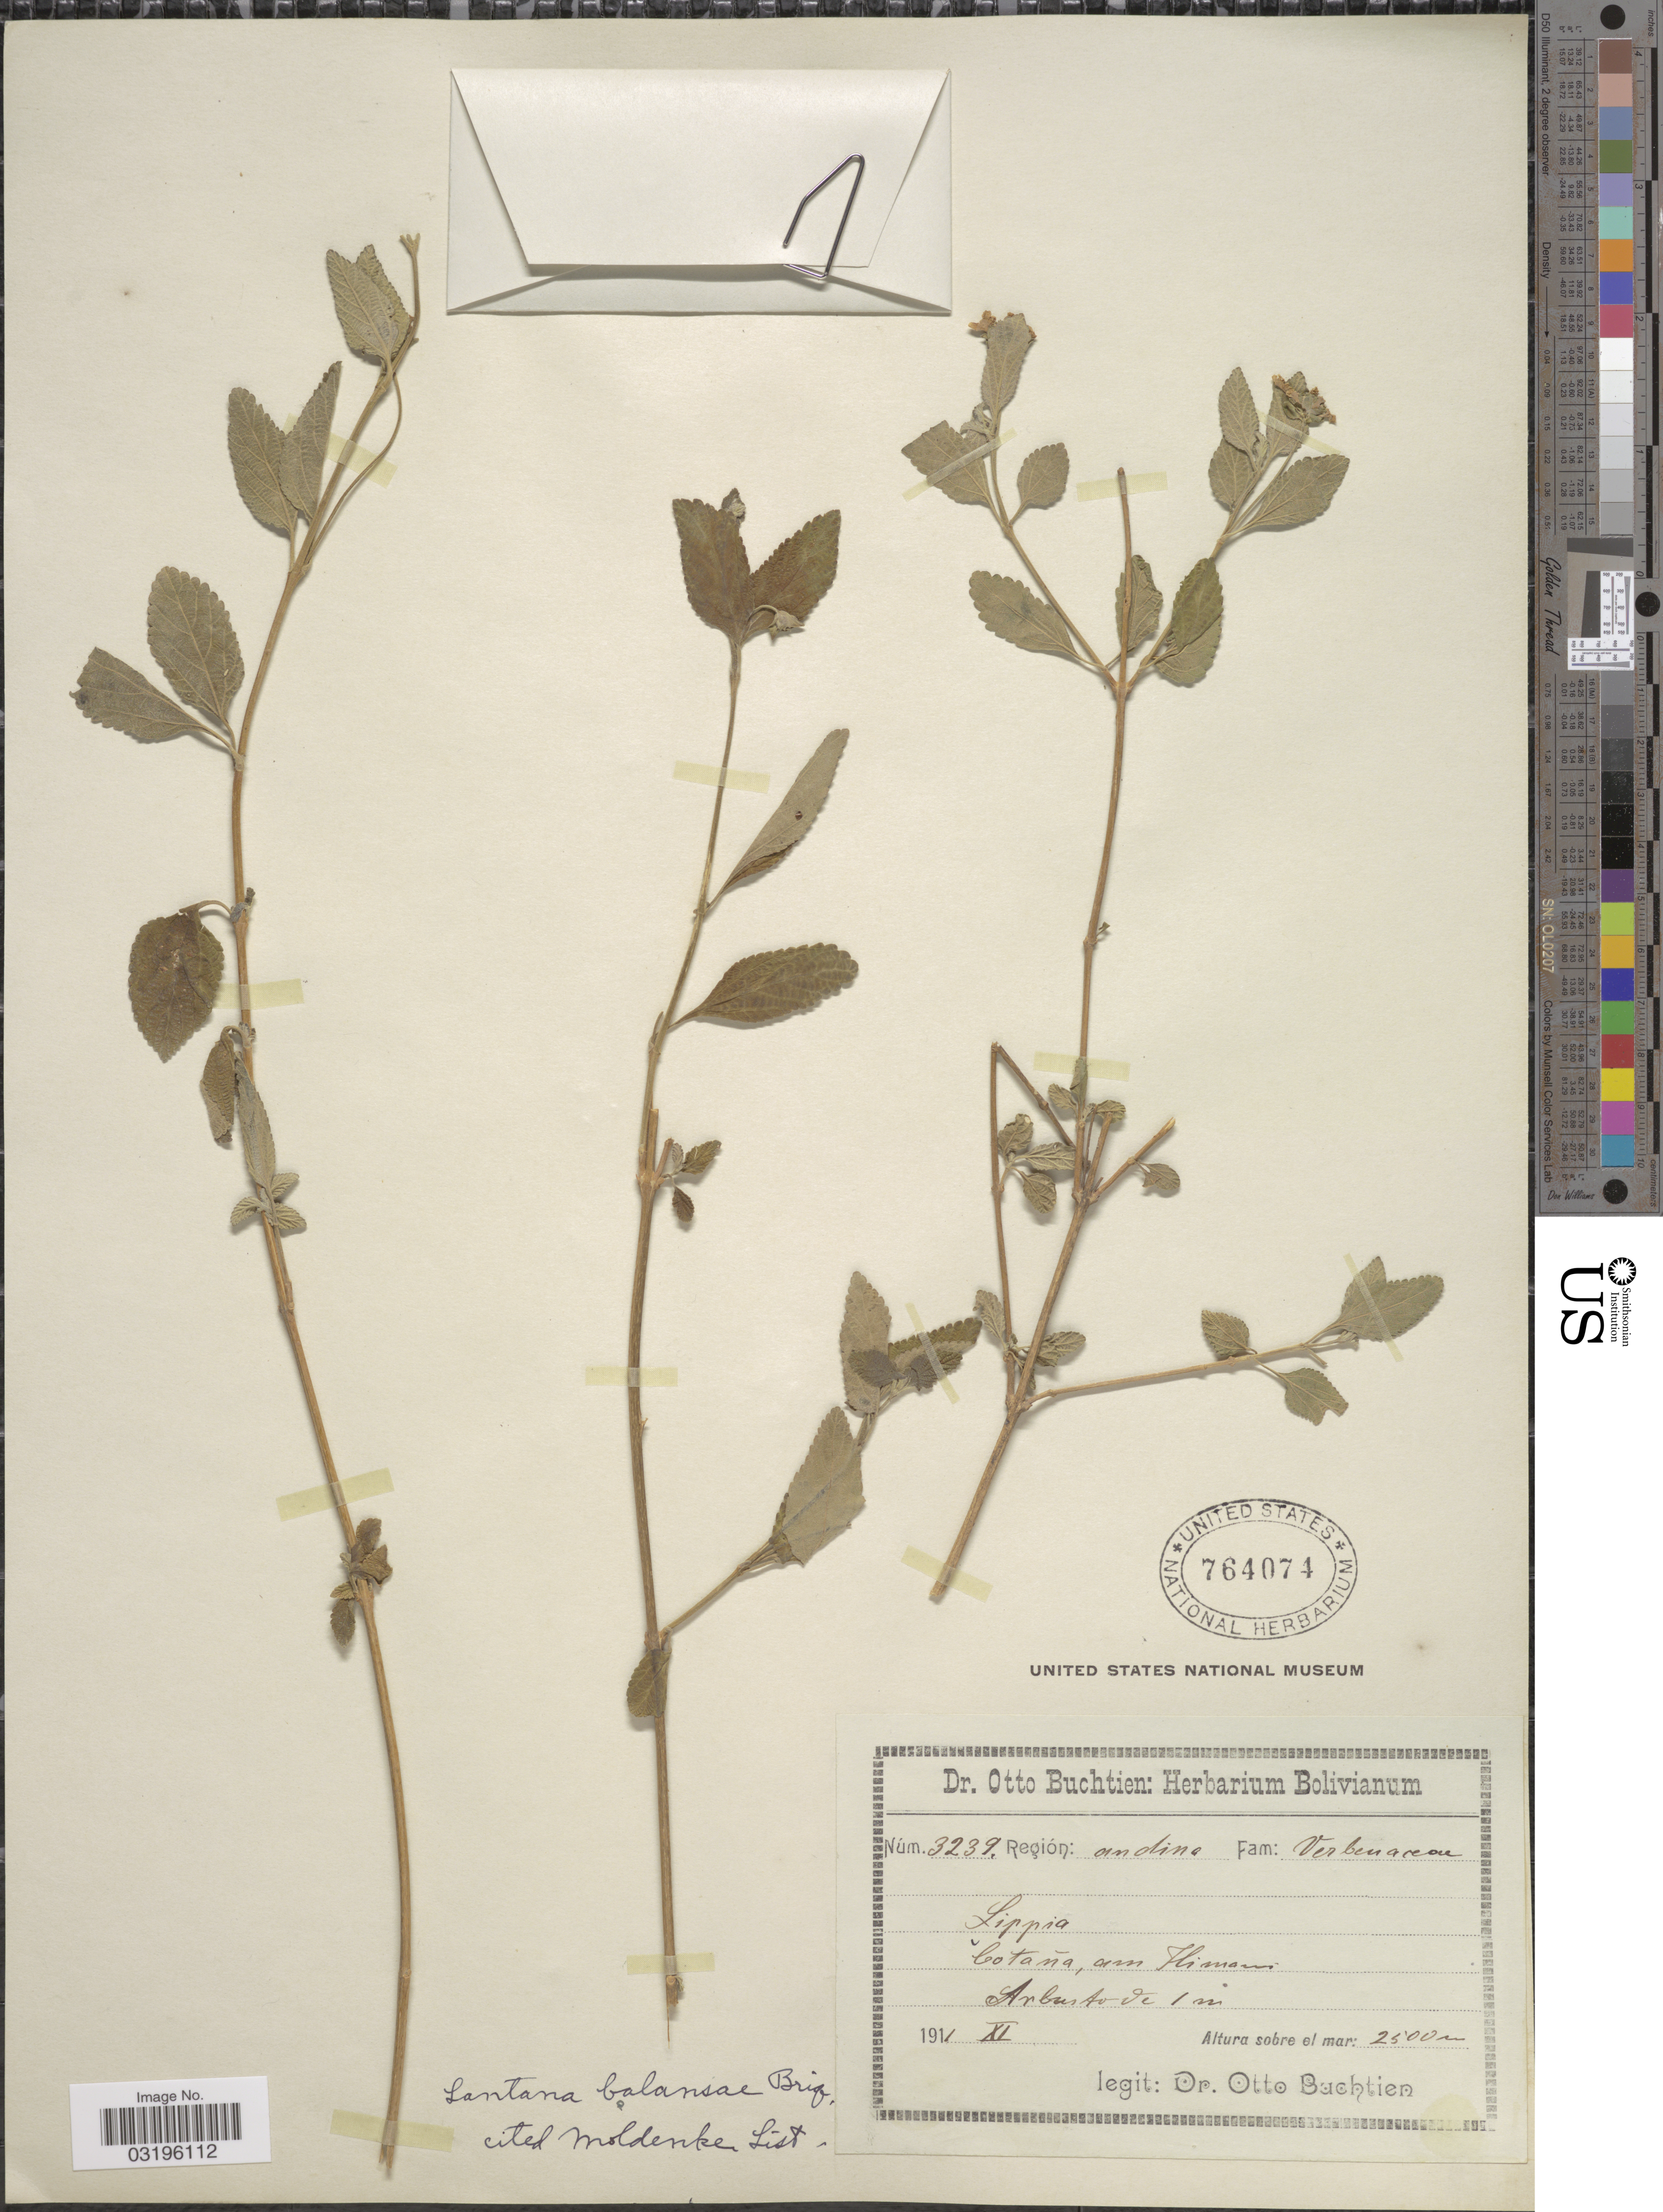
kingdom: Plantae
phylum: Tracheophyta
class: Magnoliopsida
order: Lamiales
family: Verbenaceae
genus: Lantana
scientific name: Lantana balansae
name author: Briq.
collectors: O. Buchtien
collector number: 3239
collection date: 1911-11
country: Bolivia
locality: Región: andina. Cotaña, am Ilimani.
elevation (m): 2500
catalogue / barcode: US 764074